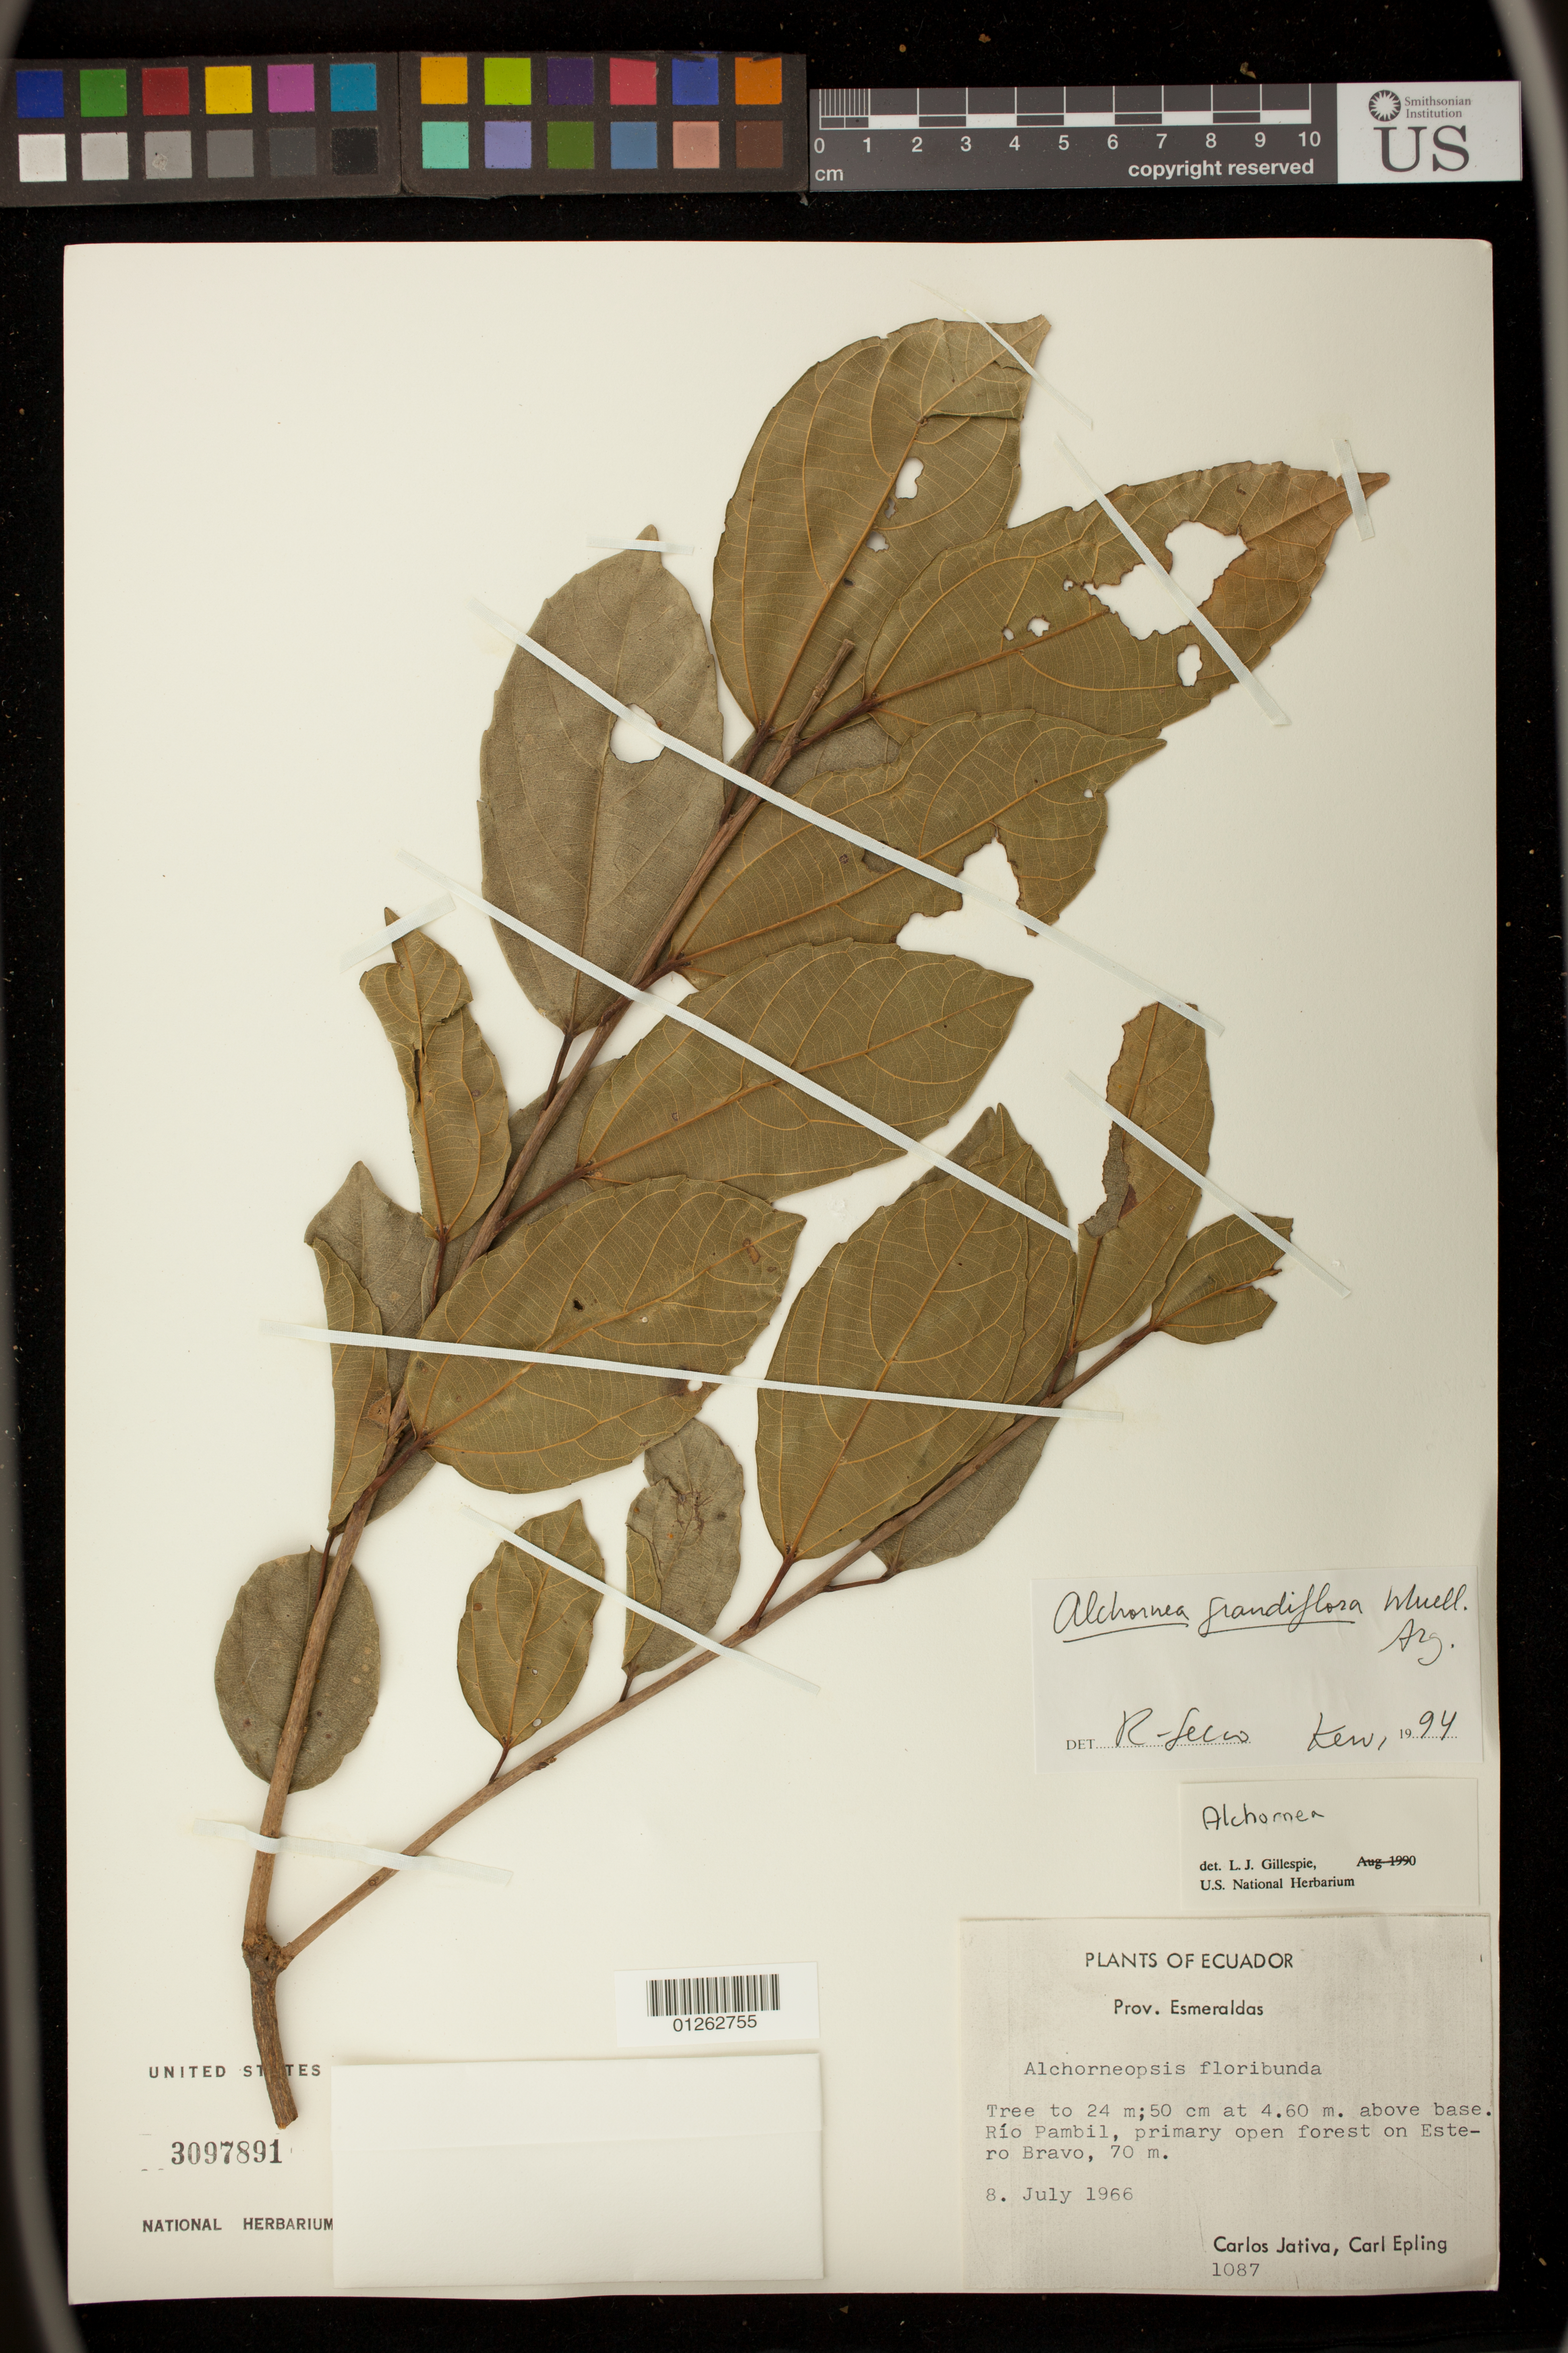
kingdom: Plantae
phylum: Tracheophyta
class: Magnoliopsida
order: Malpighiales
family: Euphorbiaceae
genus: Alchornea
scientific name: Alchornea grandiflora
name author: Müll. Arg.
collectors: C. D. Játiva & C. C. Epling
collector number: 1087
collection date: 1966-07-08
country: Ecuador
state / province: Esmeraldas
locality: Rfo Pambil, primary open forest on Estero Bravo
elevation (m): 70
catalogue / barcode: US 3097891